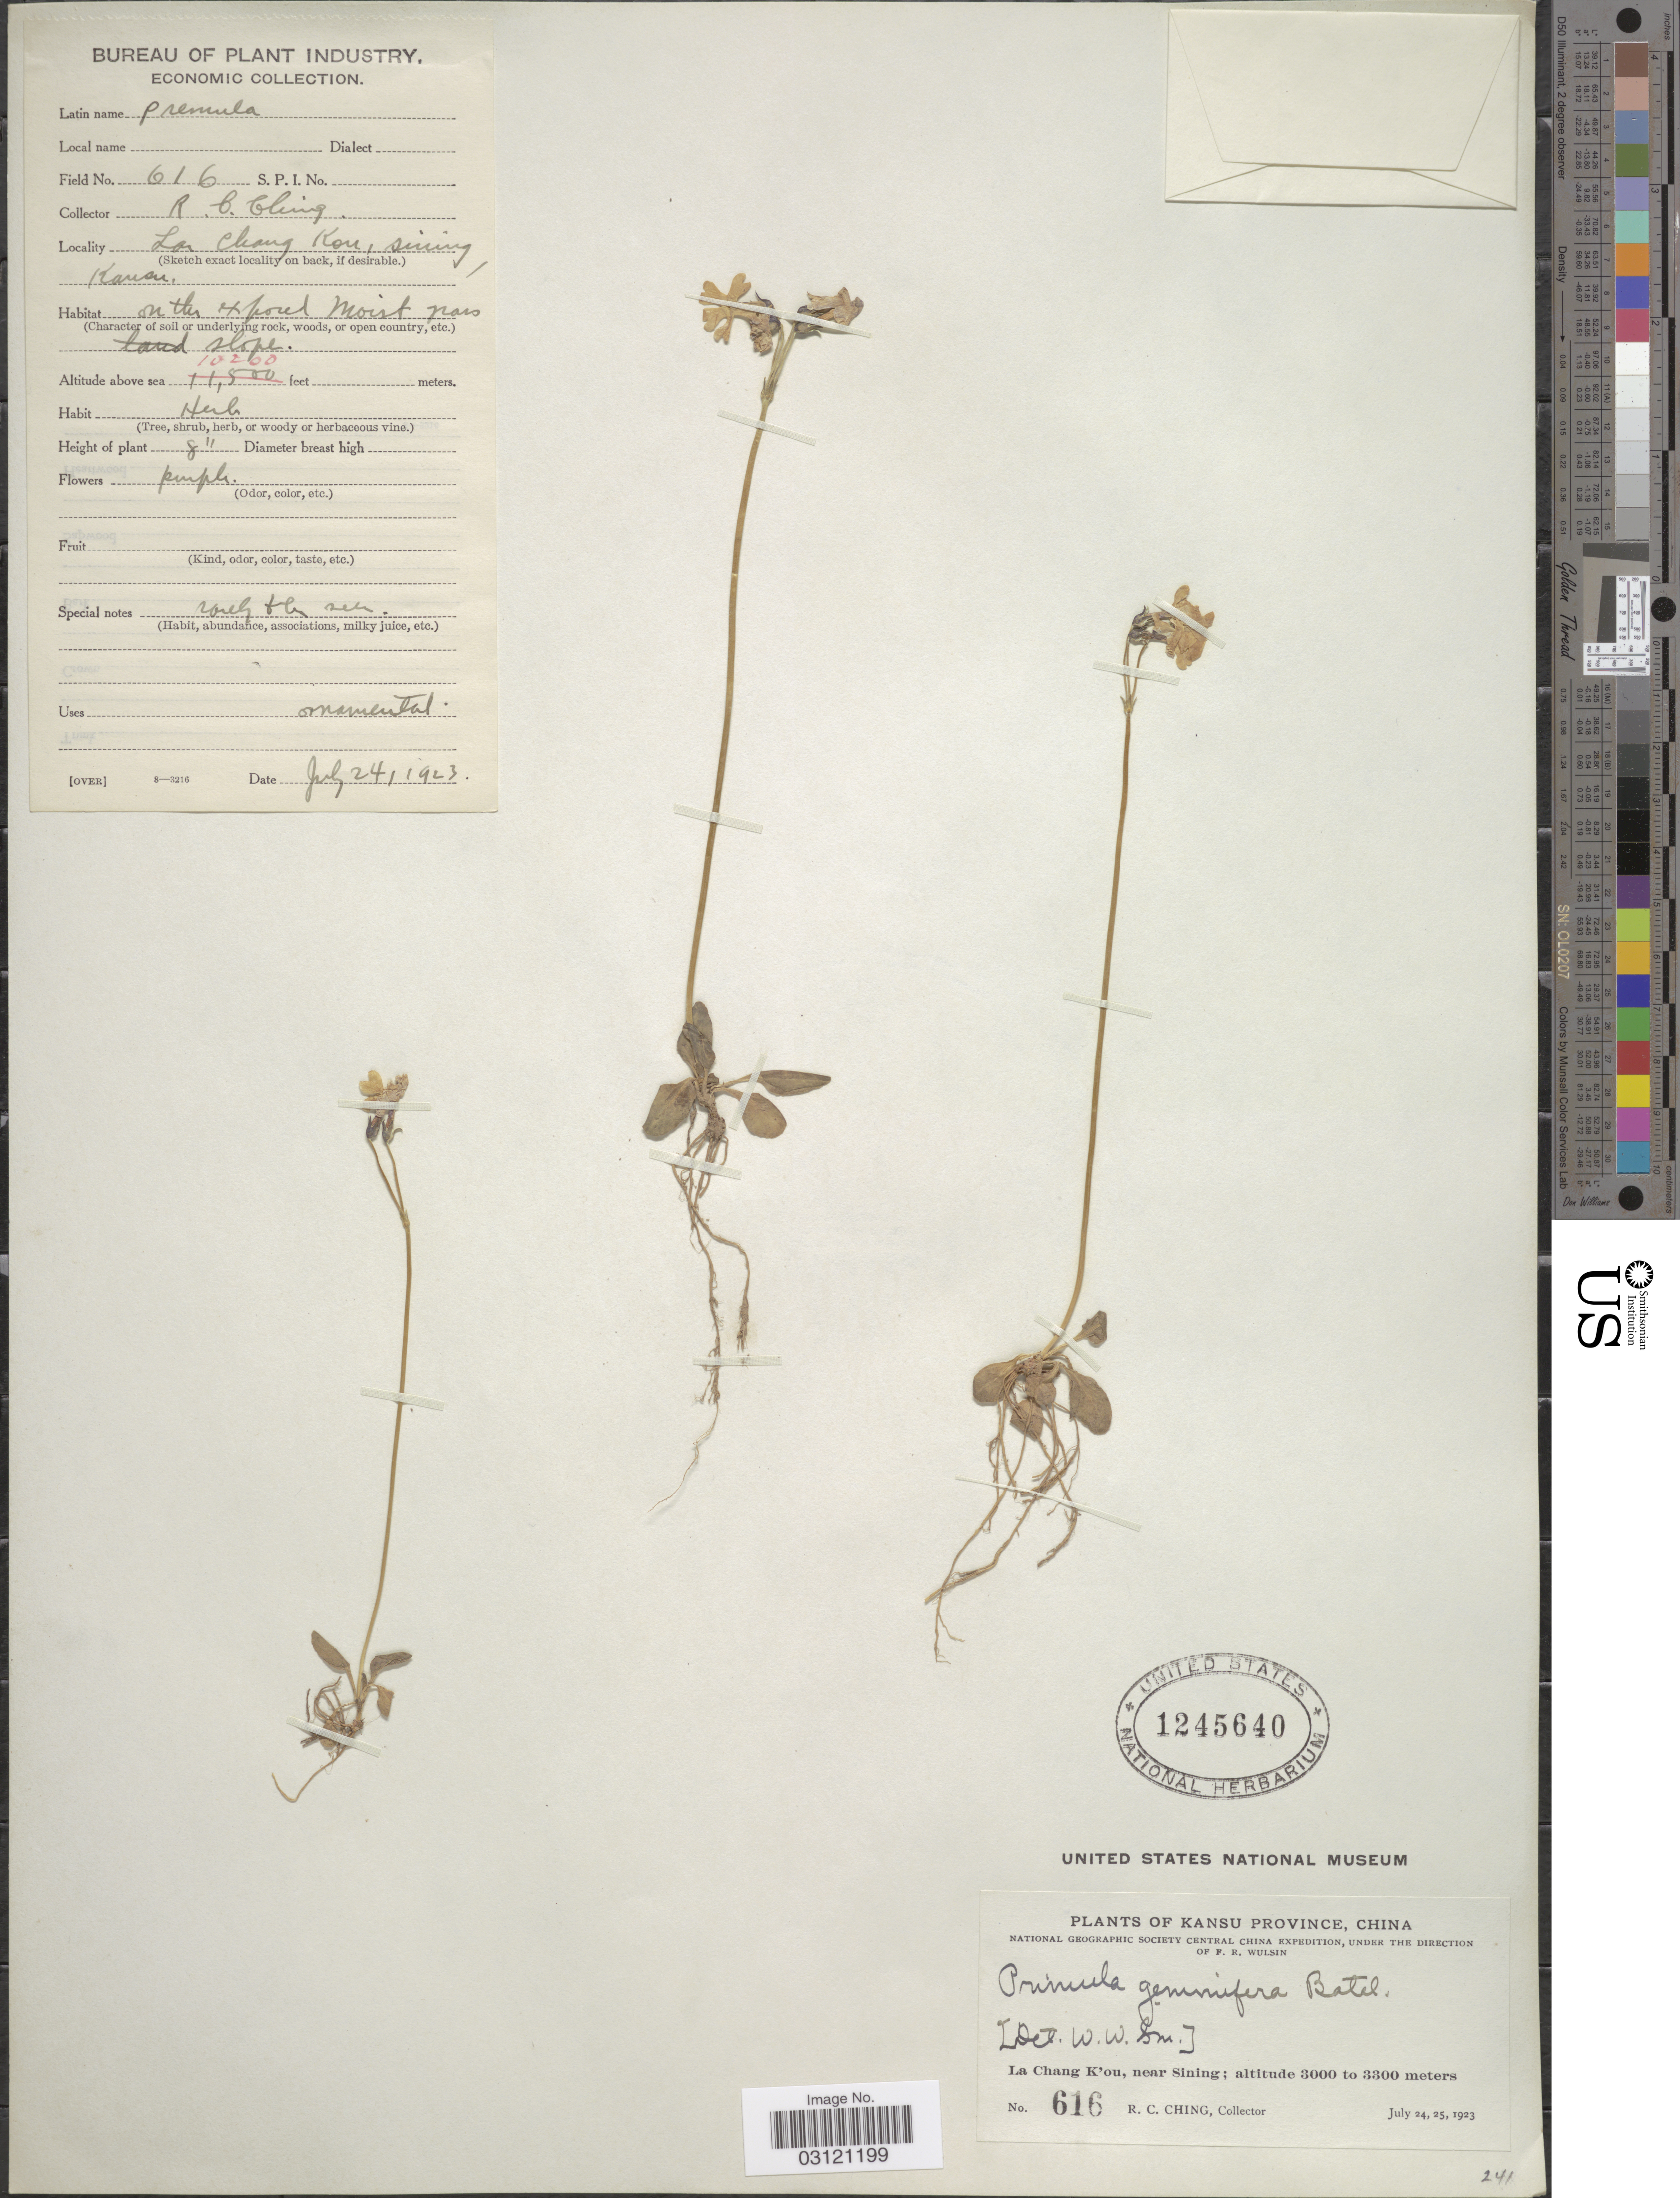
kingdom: Plantae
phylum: Tracheophyta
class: Magnoliopsida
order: Ericales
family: Primulaceae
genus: Primula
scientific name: Primula gemmifera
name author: Batalin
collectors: R. C. Ching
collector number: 616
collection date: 1923-07-24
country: China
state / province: Gansu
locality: Kansu Province, China, La Chang K'ou, near Sining.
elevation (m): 3109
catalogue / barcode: US 1245640